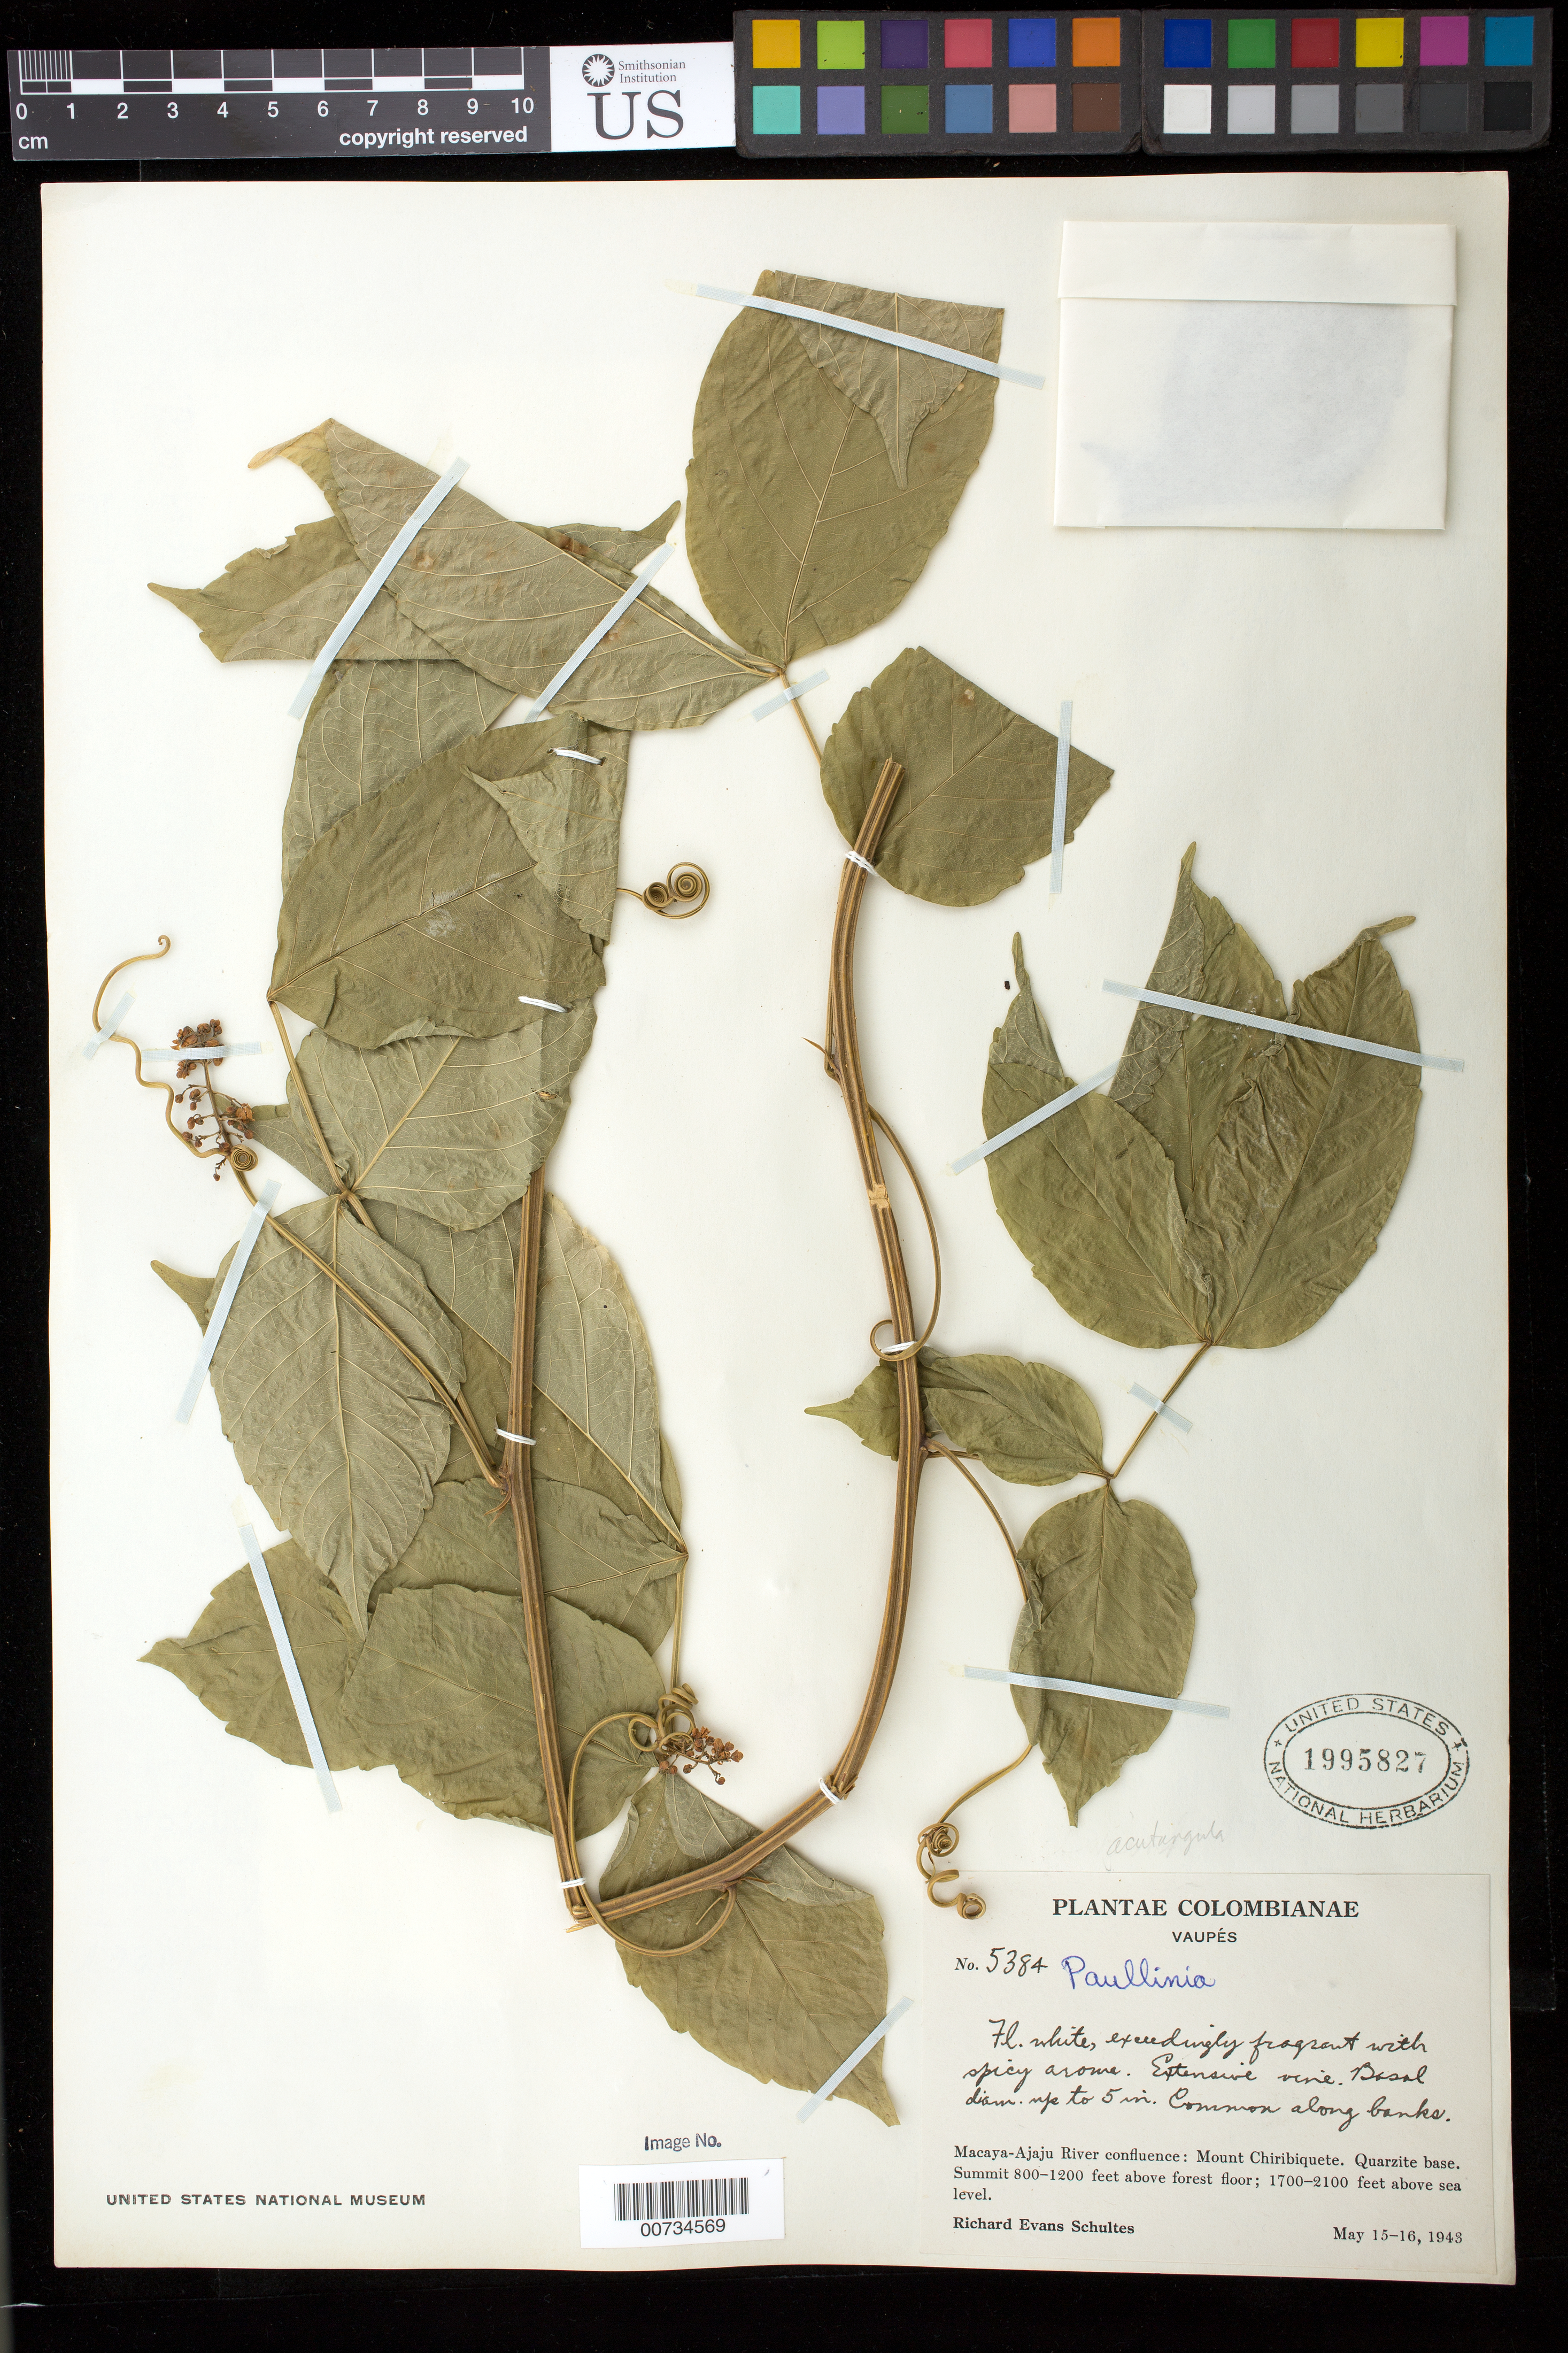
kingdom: Plantae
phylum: Tracheophyta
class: Magnoliopsida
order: Sapindales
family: Sapindaceae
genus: Paullinia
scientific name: Paullinia sp.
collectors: R. E. Schultes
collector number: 5384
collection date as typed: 15 May 1943 to 16 May 1943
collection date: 1943-05-15/1943-05-16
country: Colombia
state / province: Vaupés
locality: Macaya-Ajaju River confluence: Mount Chiribiquete.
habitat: Along banks; quartzite base. Summit 800-1200 feet above forest floor.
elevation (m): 518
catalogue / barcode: US 1995827